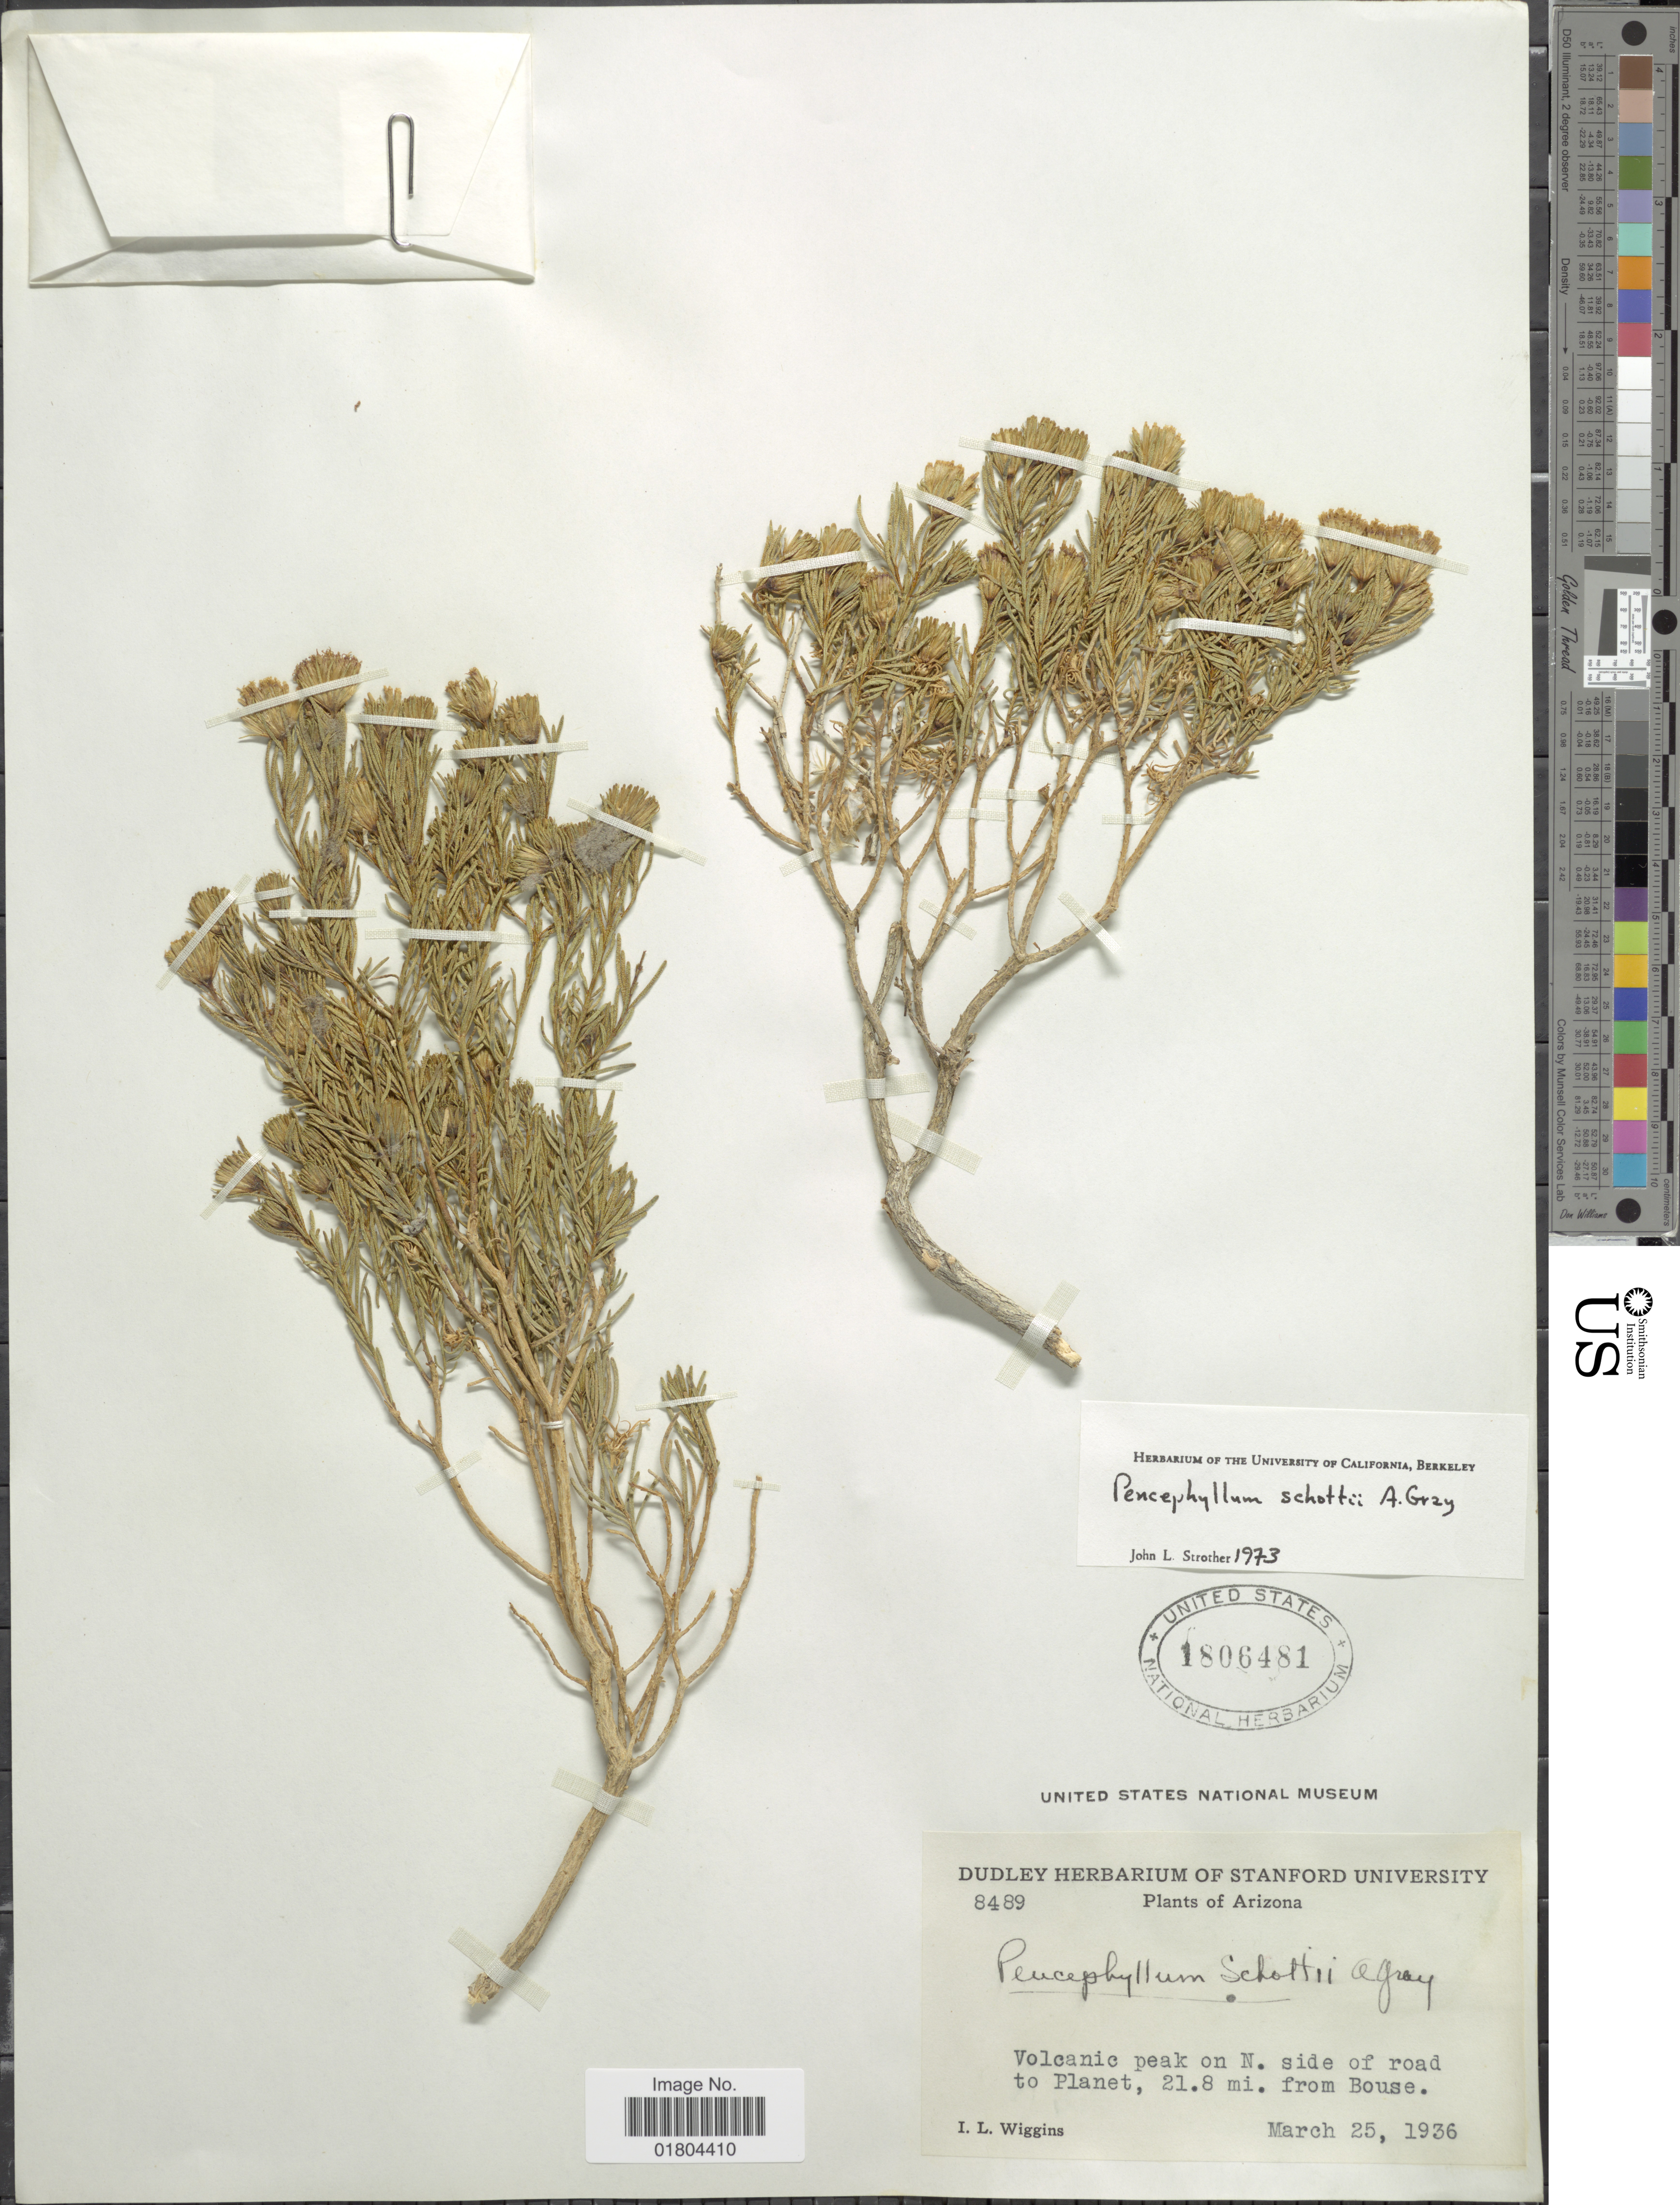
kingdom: Plantae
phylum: Tracheophyta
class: Magnoliopsida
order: Asterales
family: Asteraceae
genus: Peucephyllum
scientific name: Peucephyllum schottii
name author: A. Gray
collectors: I. L. Wiggins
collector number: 8489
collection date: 1936-03-25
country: United States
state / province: Arizona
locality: Volcanic peak on N side of road to Planet, 21.8 mi from Bouse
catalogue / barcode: US 1806481